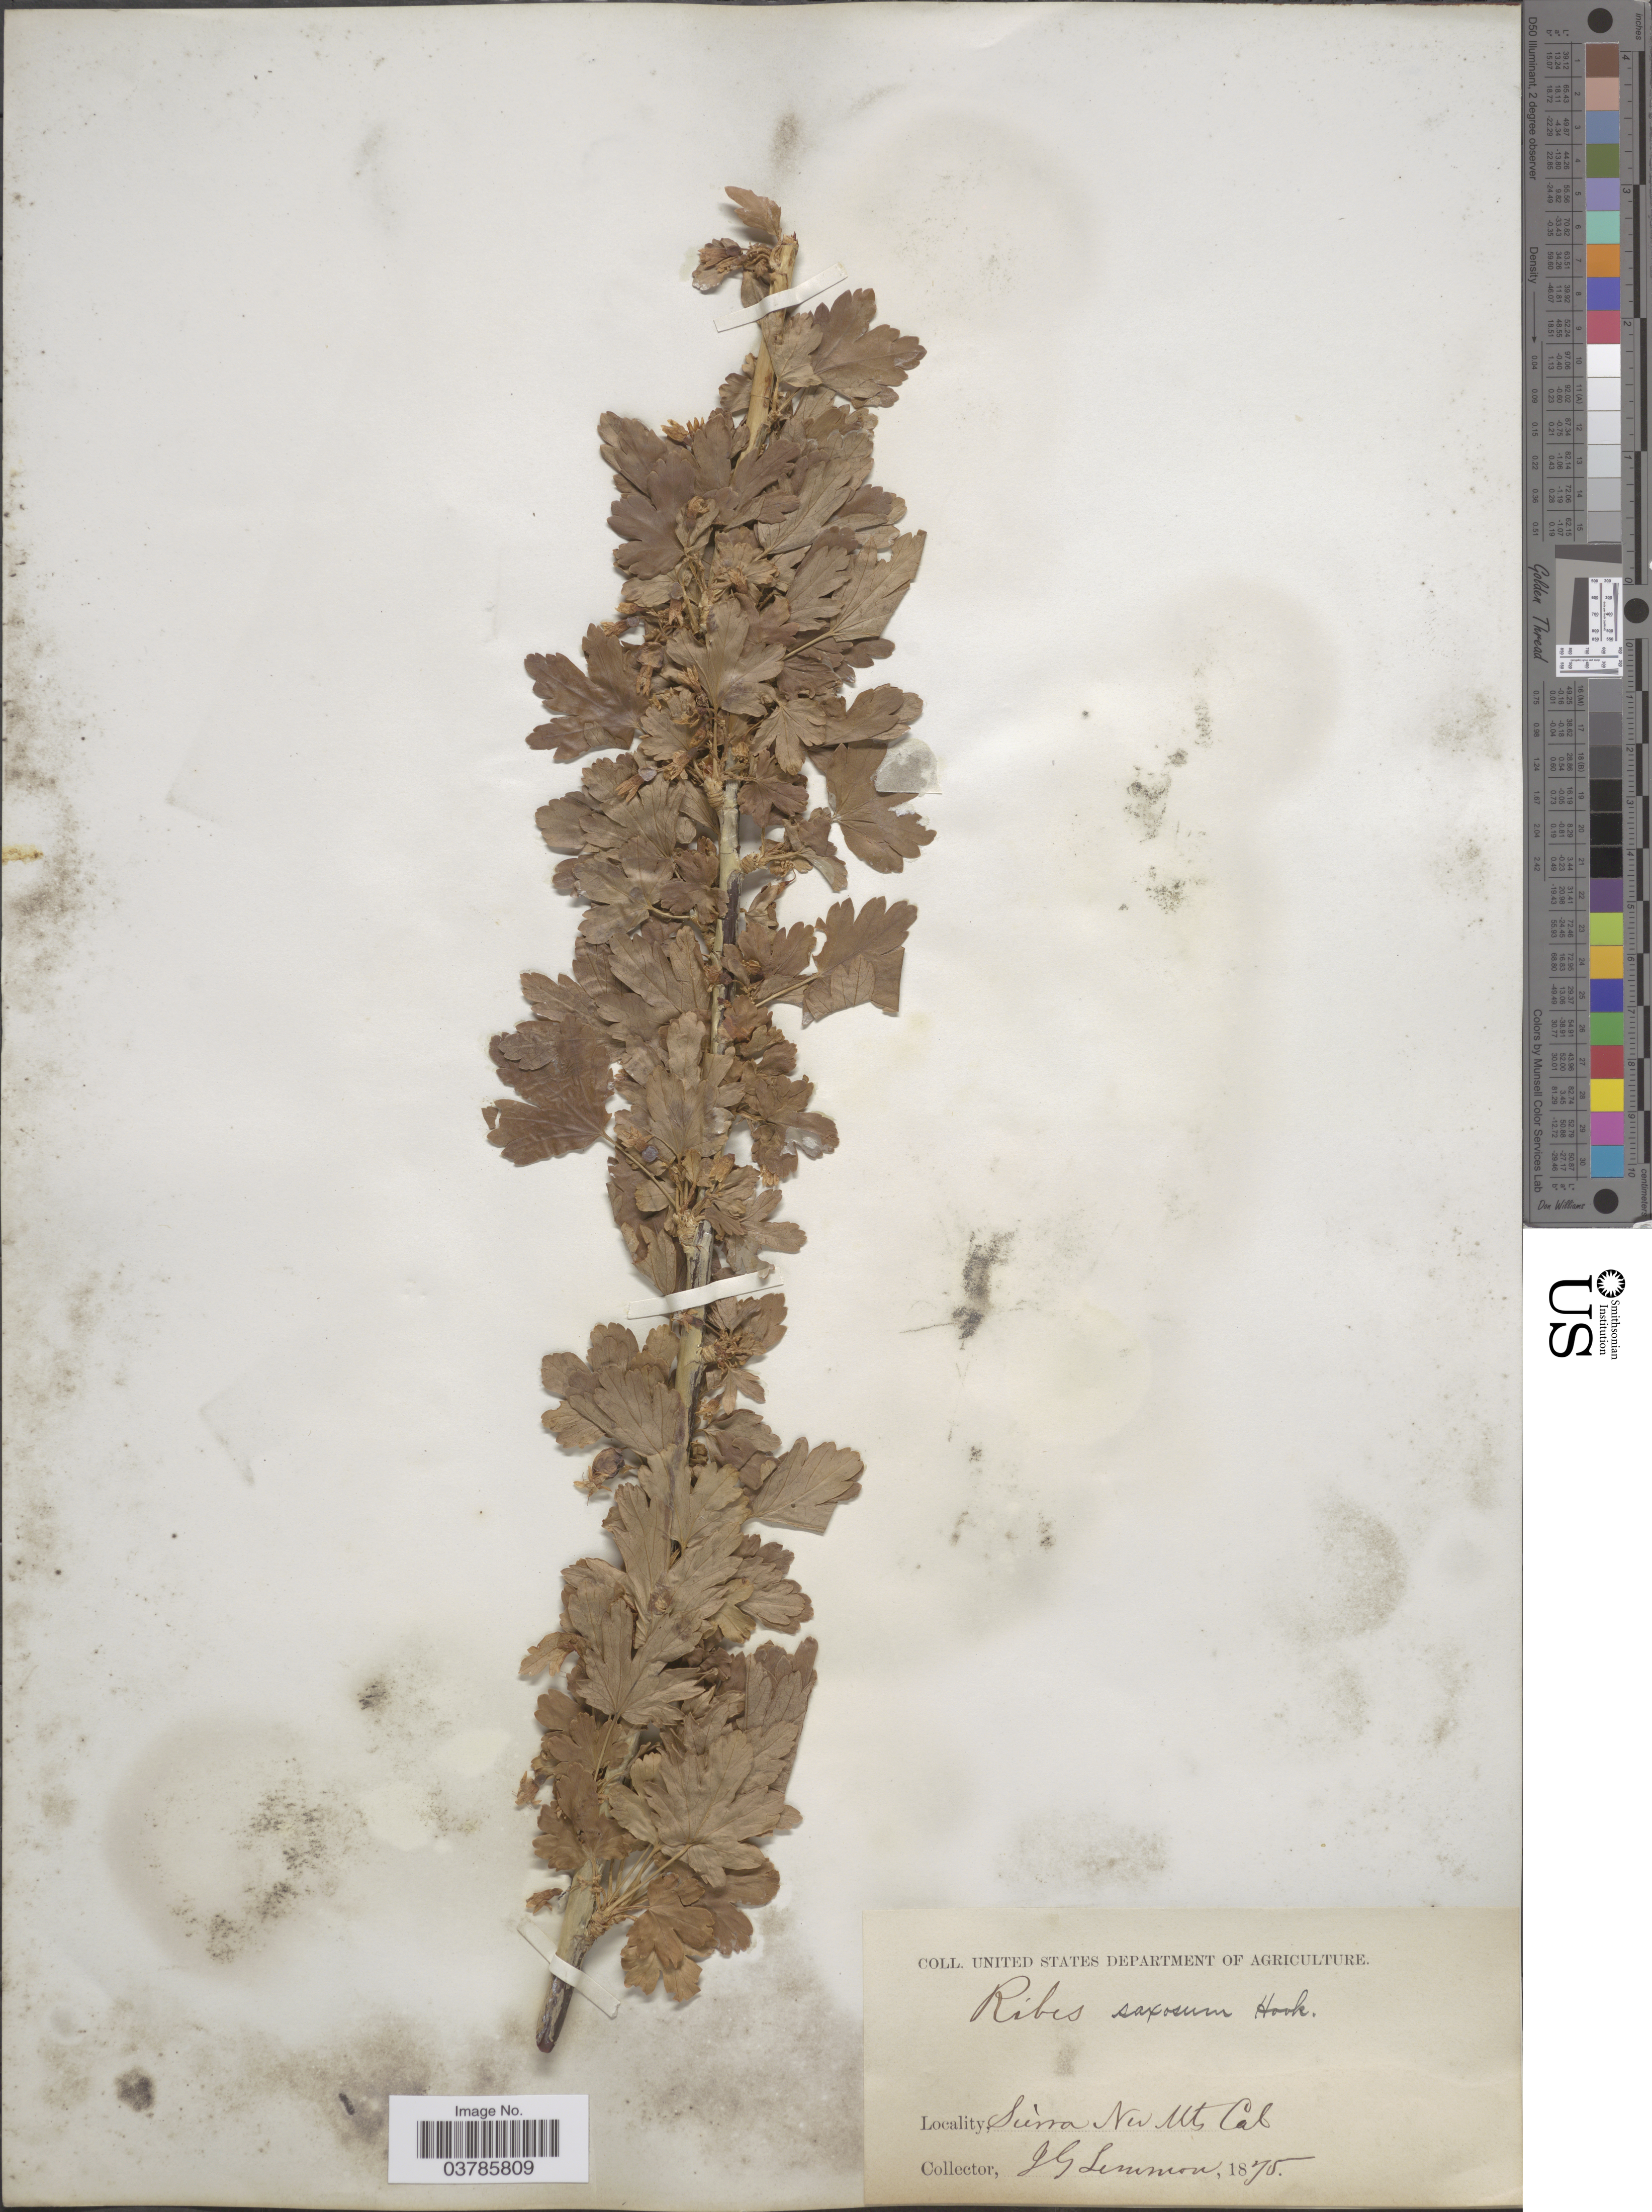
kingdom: Plantae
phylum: Tracheophyta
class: Magnoliopsida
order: Saxifragales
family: Grossulariaceae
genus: Ribes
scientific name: Ribes inerme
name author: Rydb.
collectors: J. Lemmon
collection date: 1875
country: United States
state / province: California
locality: Sierra Nev Mts.